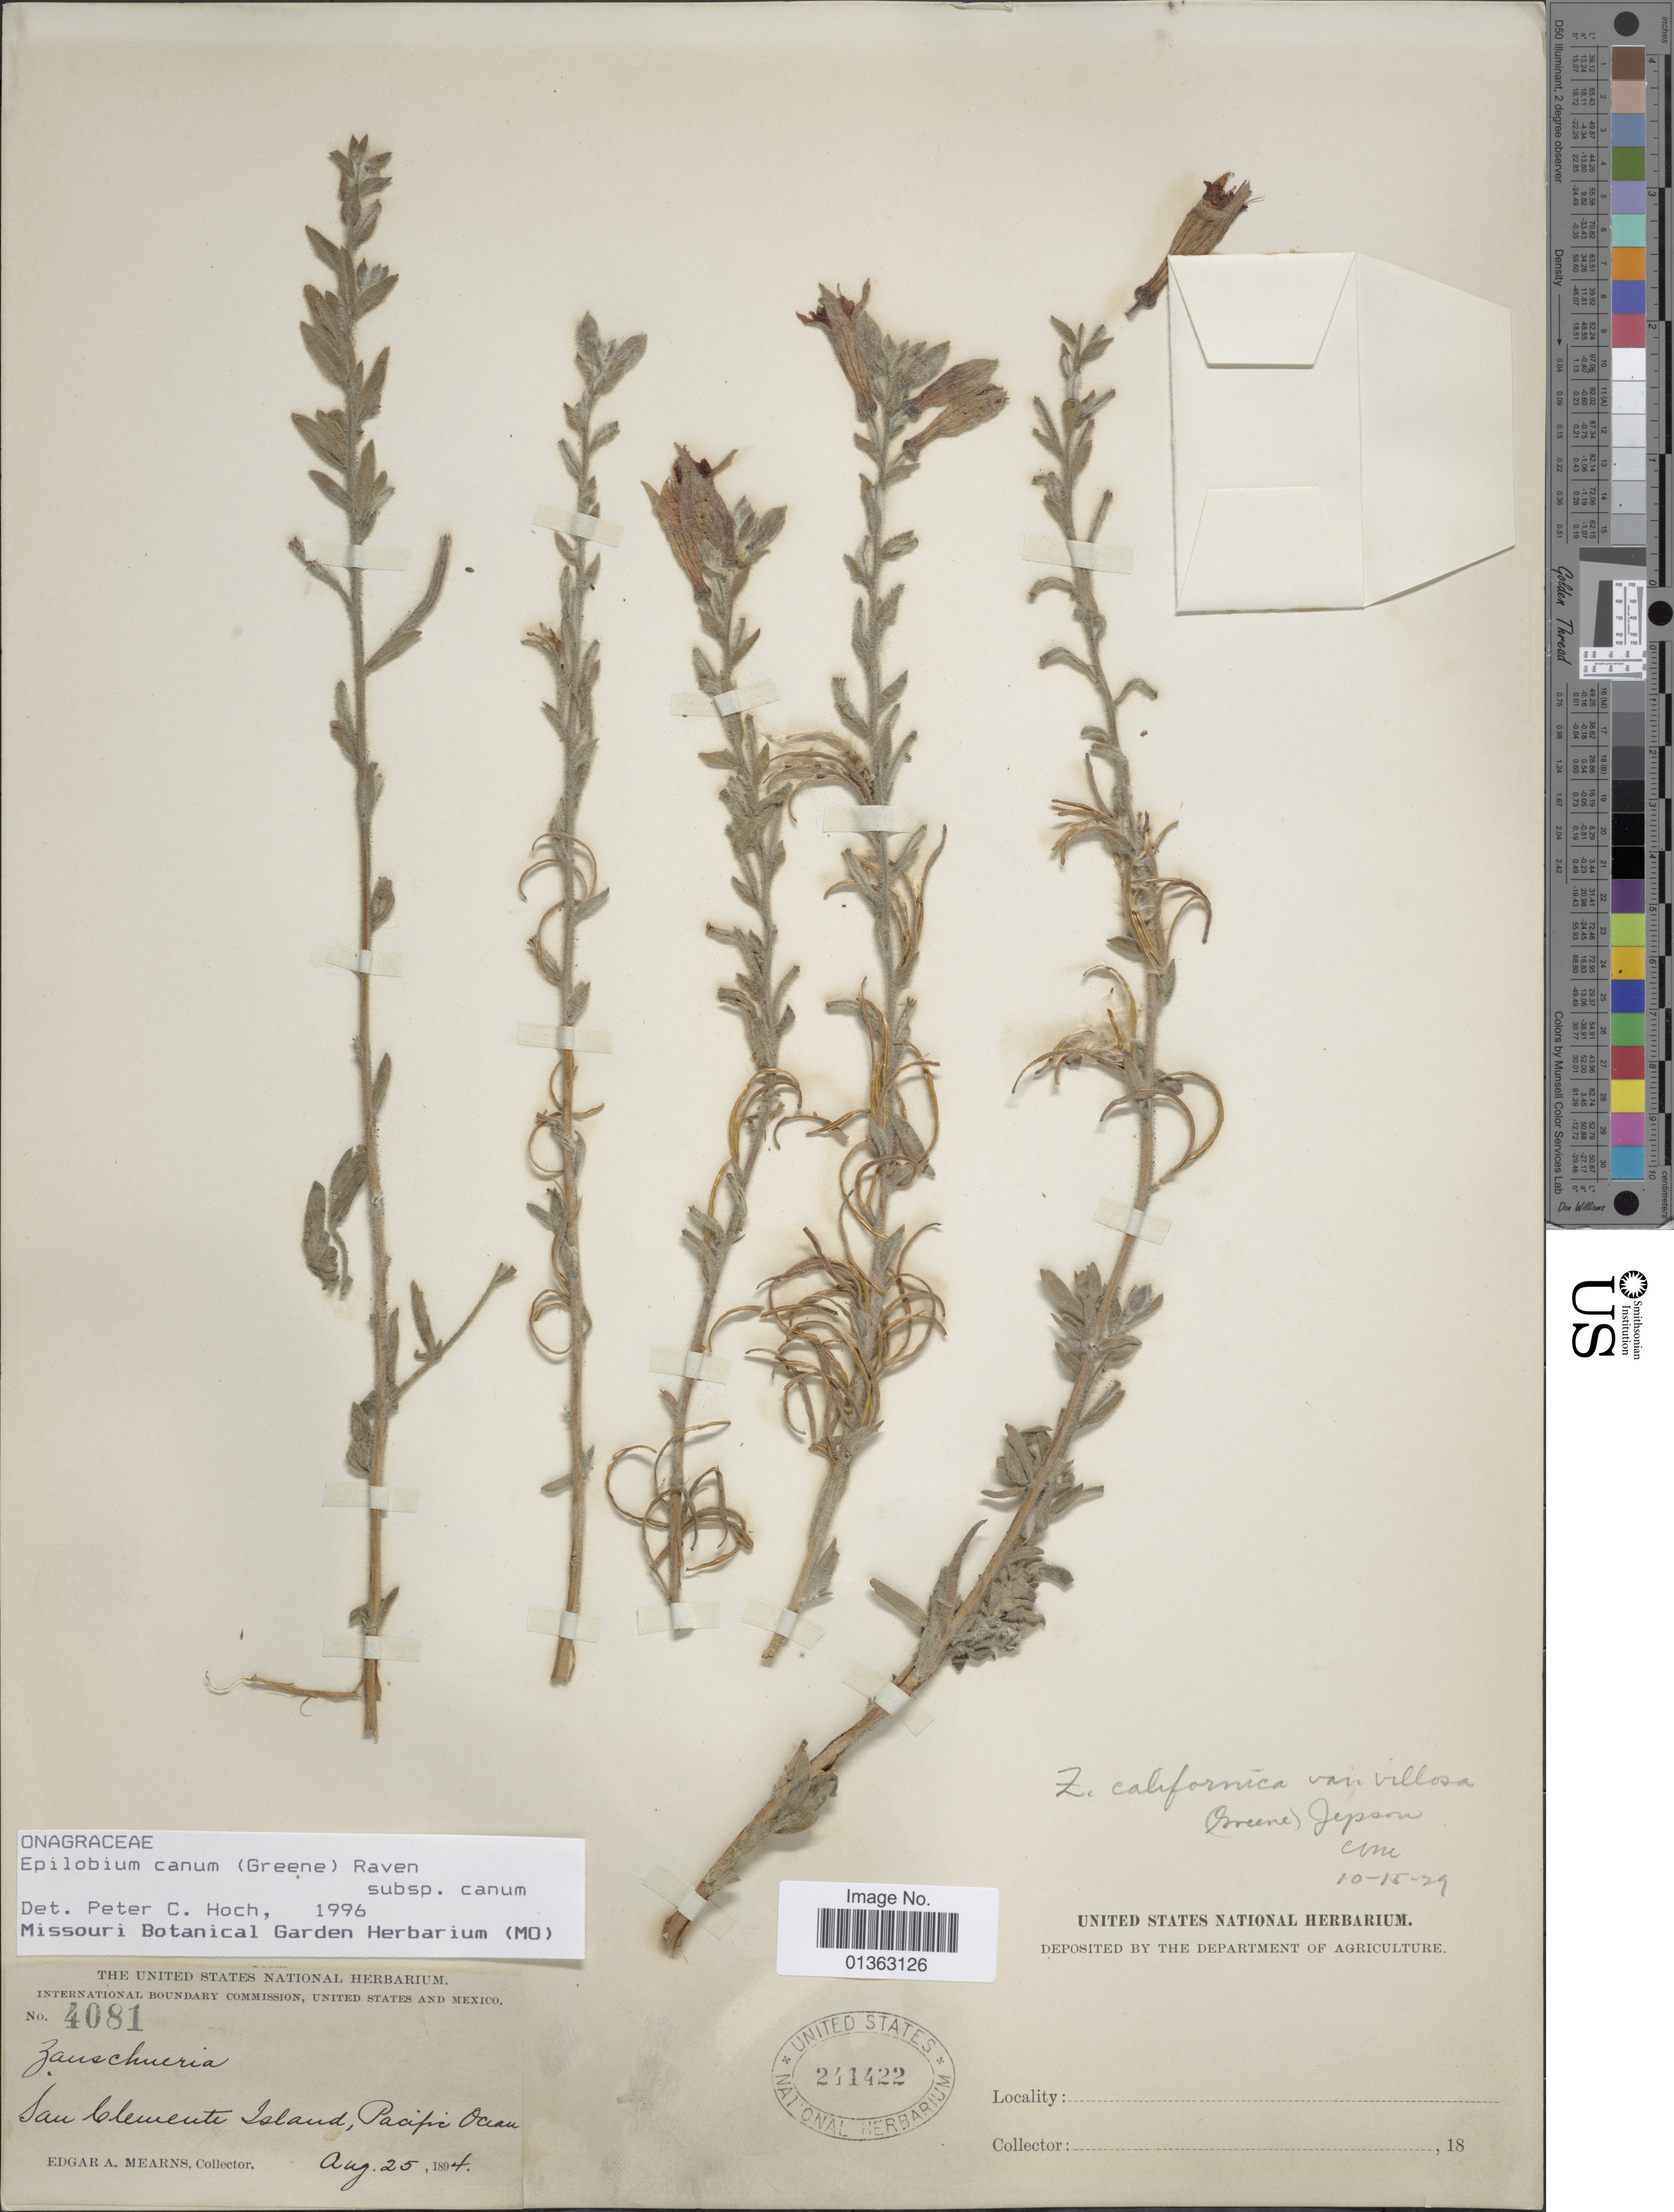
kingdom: Plantae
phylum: Tracheophyta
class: Magnoliopsida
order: Myrtales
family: Onagraceae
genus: Epilobium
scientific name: Epilobium canum subsp. canum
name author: (Greene) P.H. Raven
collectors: E. A. Mearns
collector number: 4081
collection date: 1894-08-25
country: United States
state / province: California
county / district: Los Angeles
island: San Clemente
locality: San Clemente Island, Pacific Ocean.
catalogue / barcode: US 241422